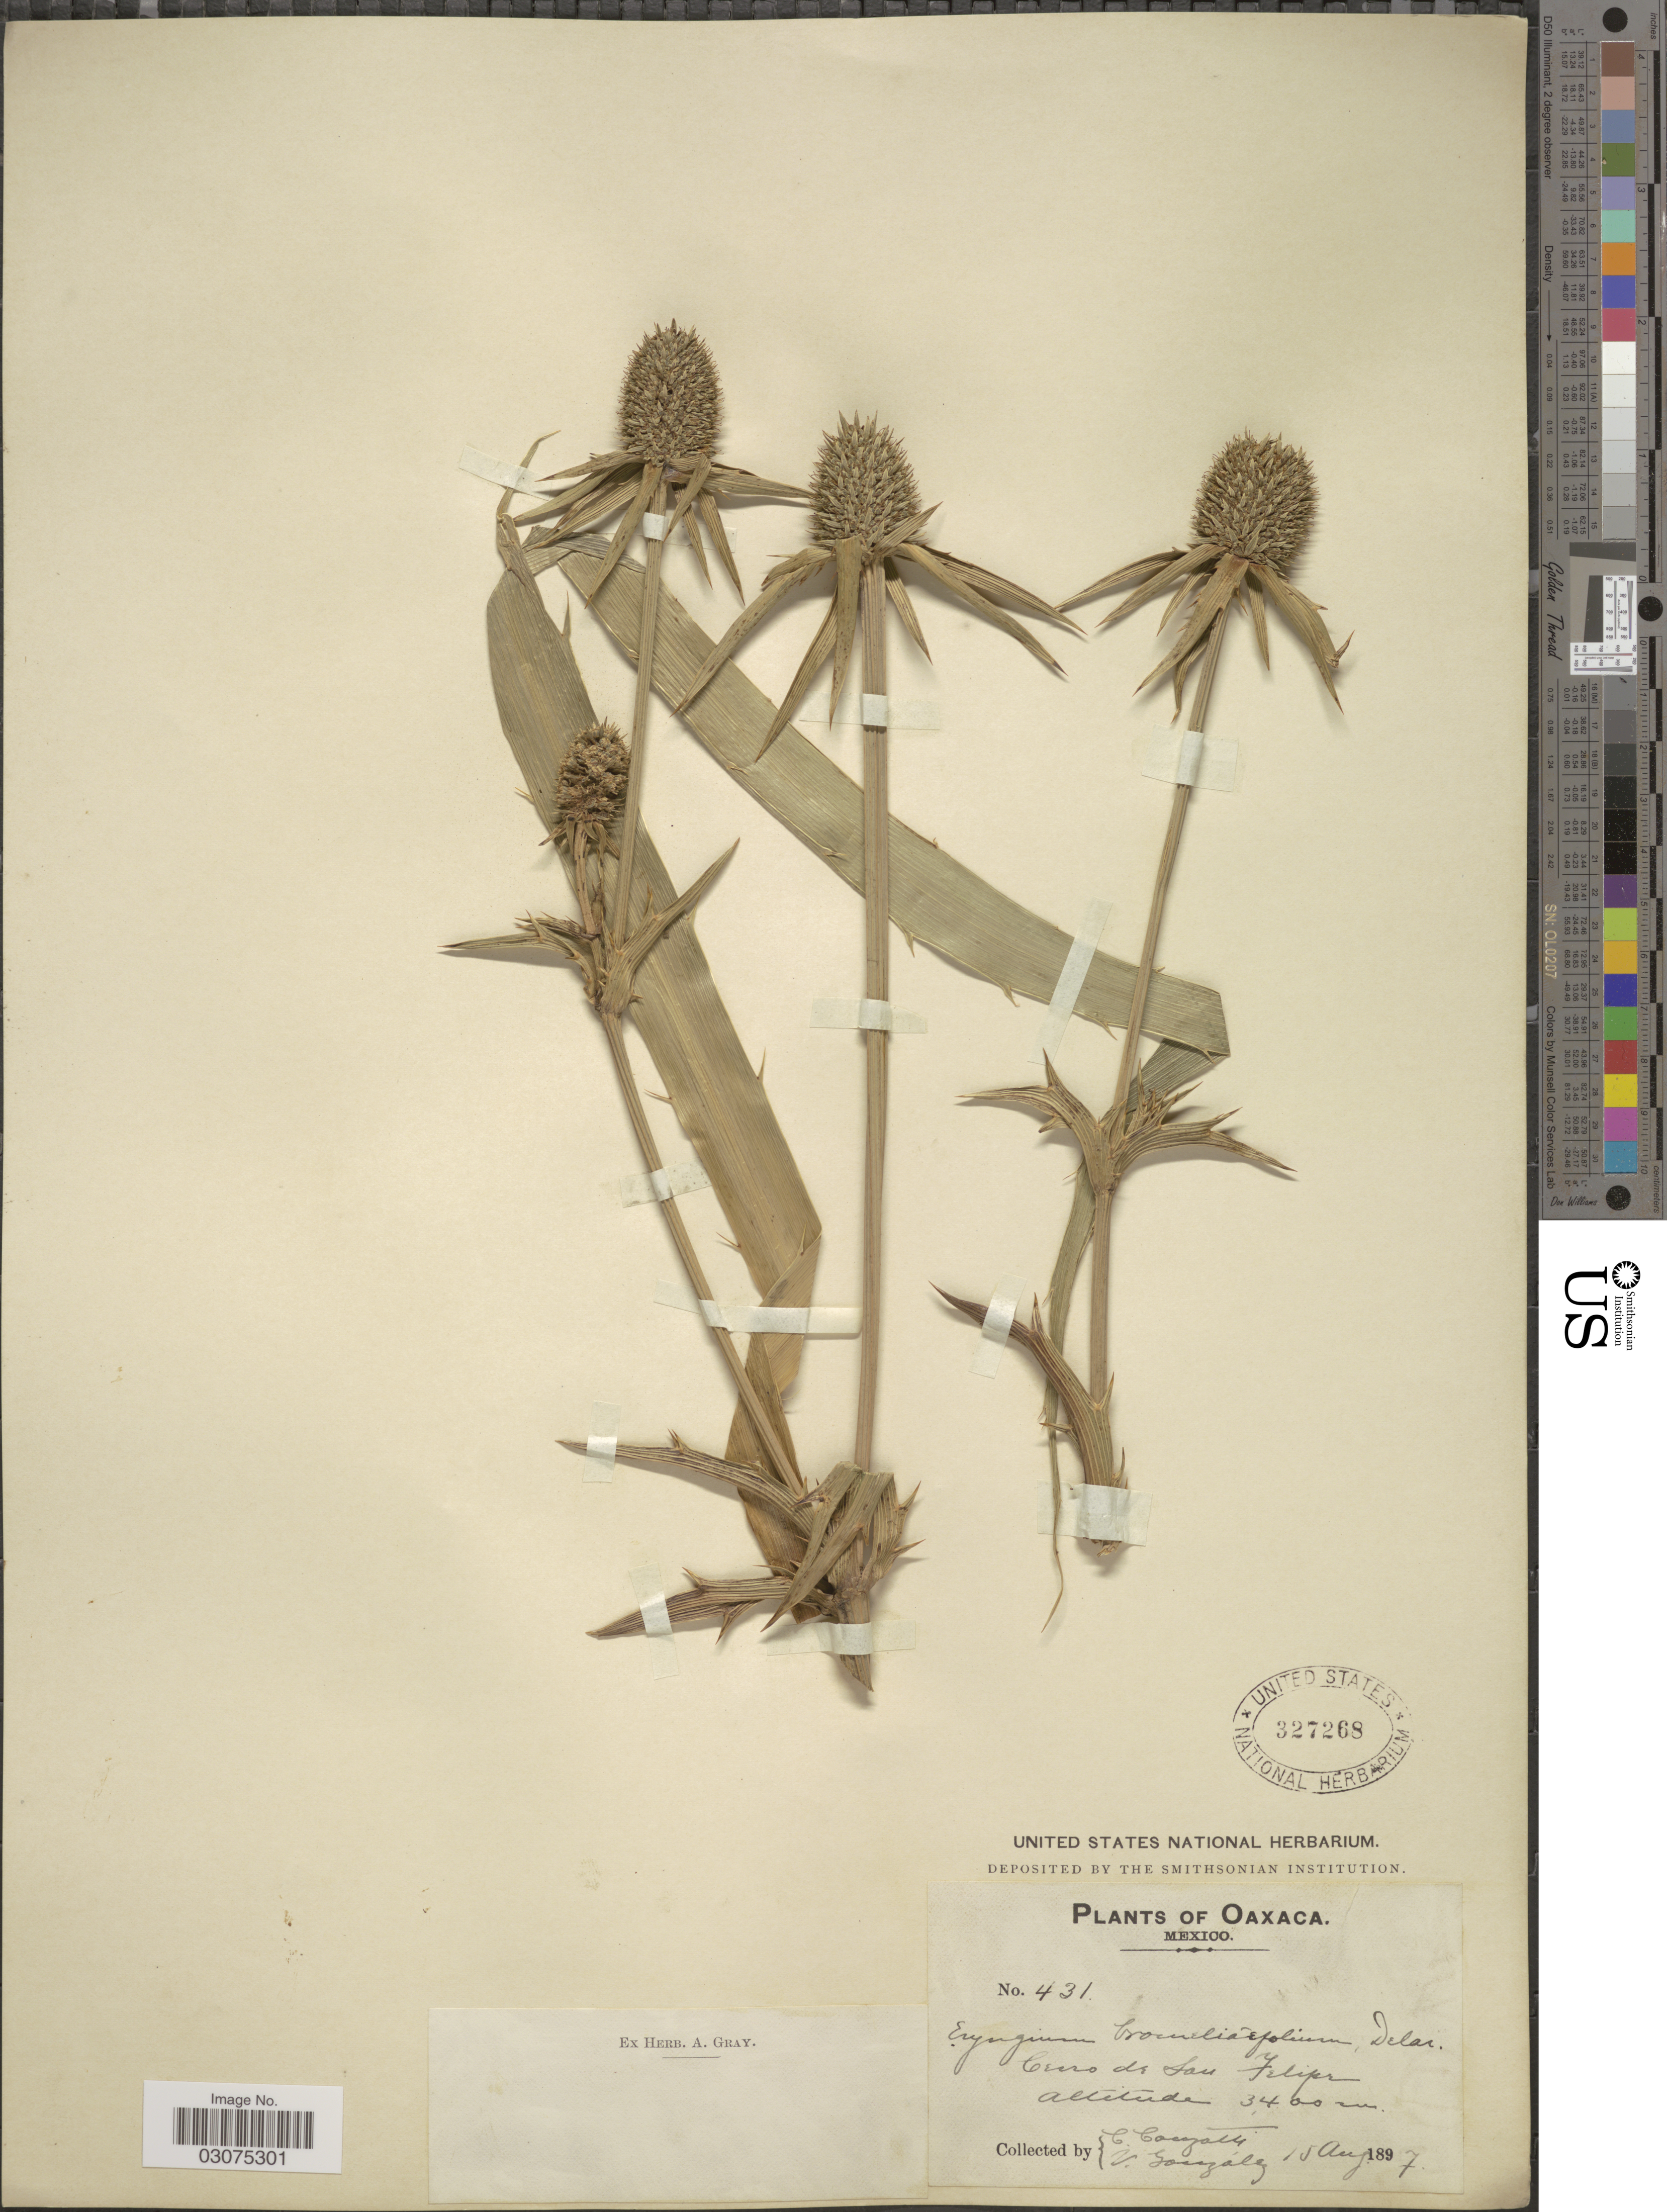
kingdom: Plantae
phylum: Tracheophyta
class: Magnoliopsida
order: Apiales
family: Apiaceae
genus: Eryngium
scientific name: Eryngium bromeliifolium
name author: F. Delaroche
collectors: C. Conzatti & V. González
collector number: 431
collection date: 1897-08-15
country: Mexico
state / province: Oaxaca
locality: Cerro de San Felipe.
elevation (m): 3400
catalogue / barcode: US 327268